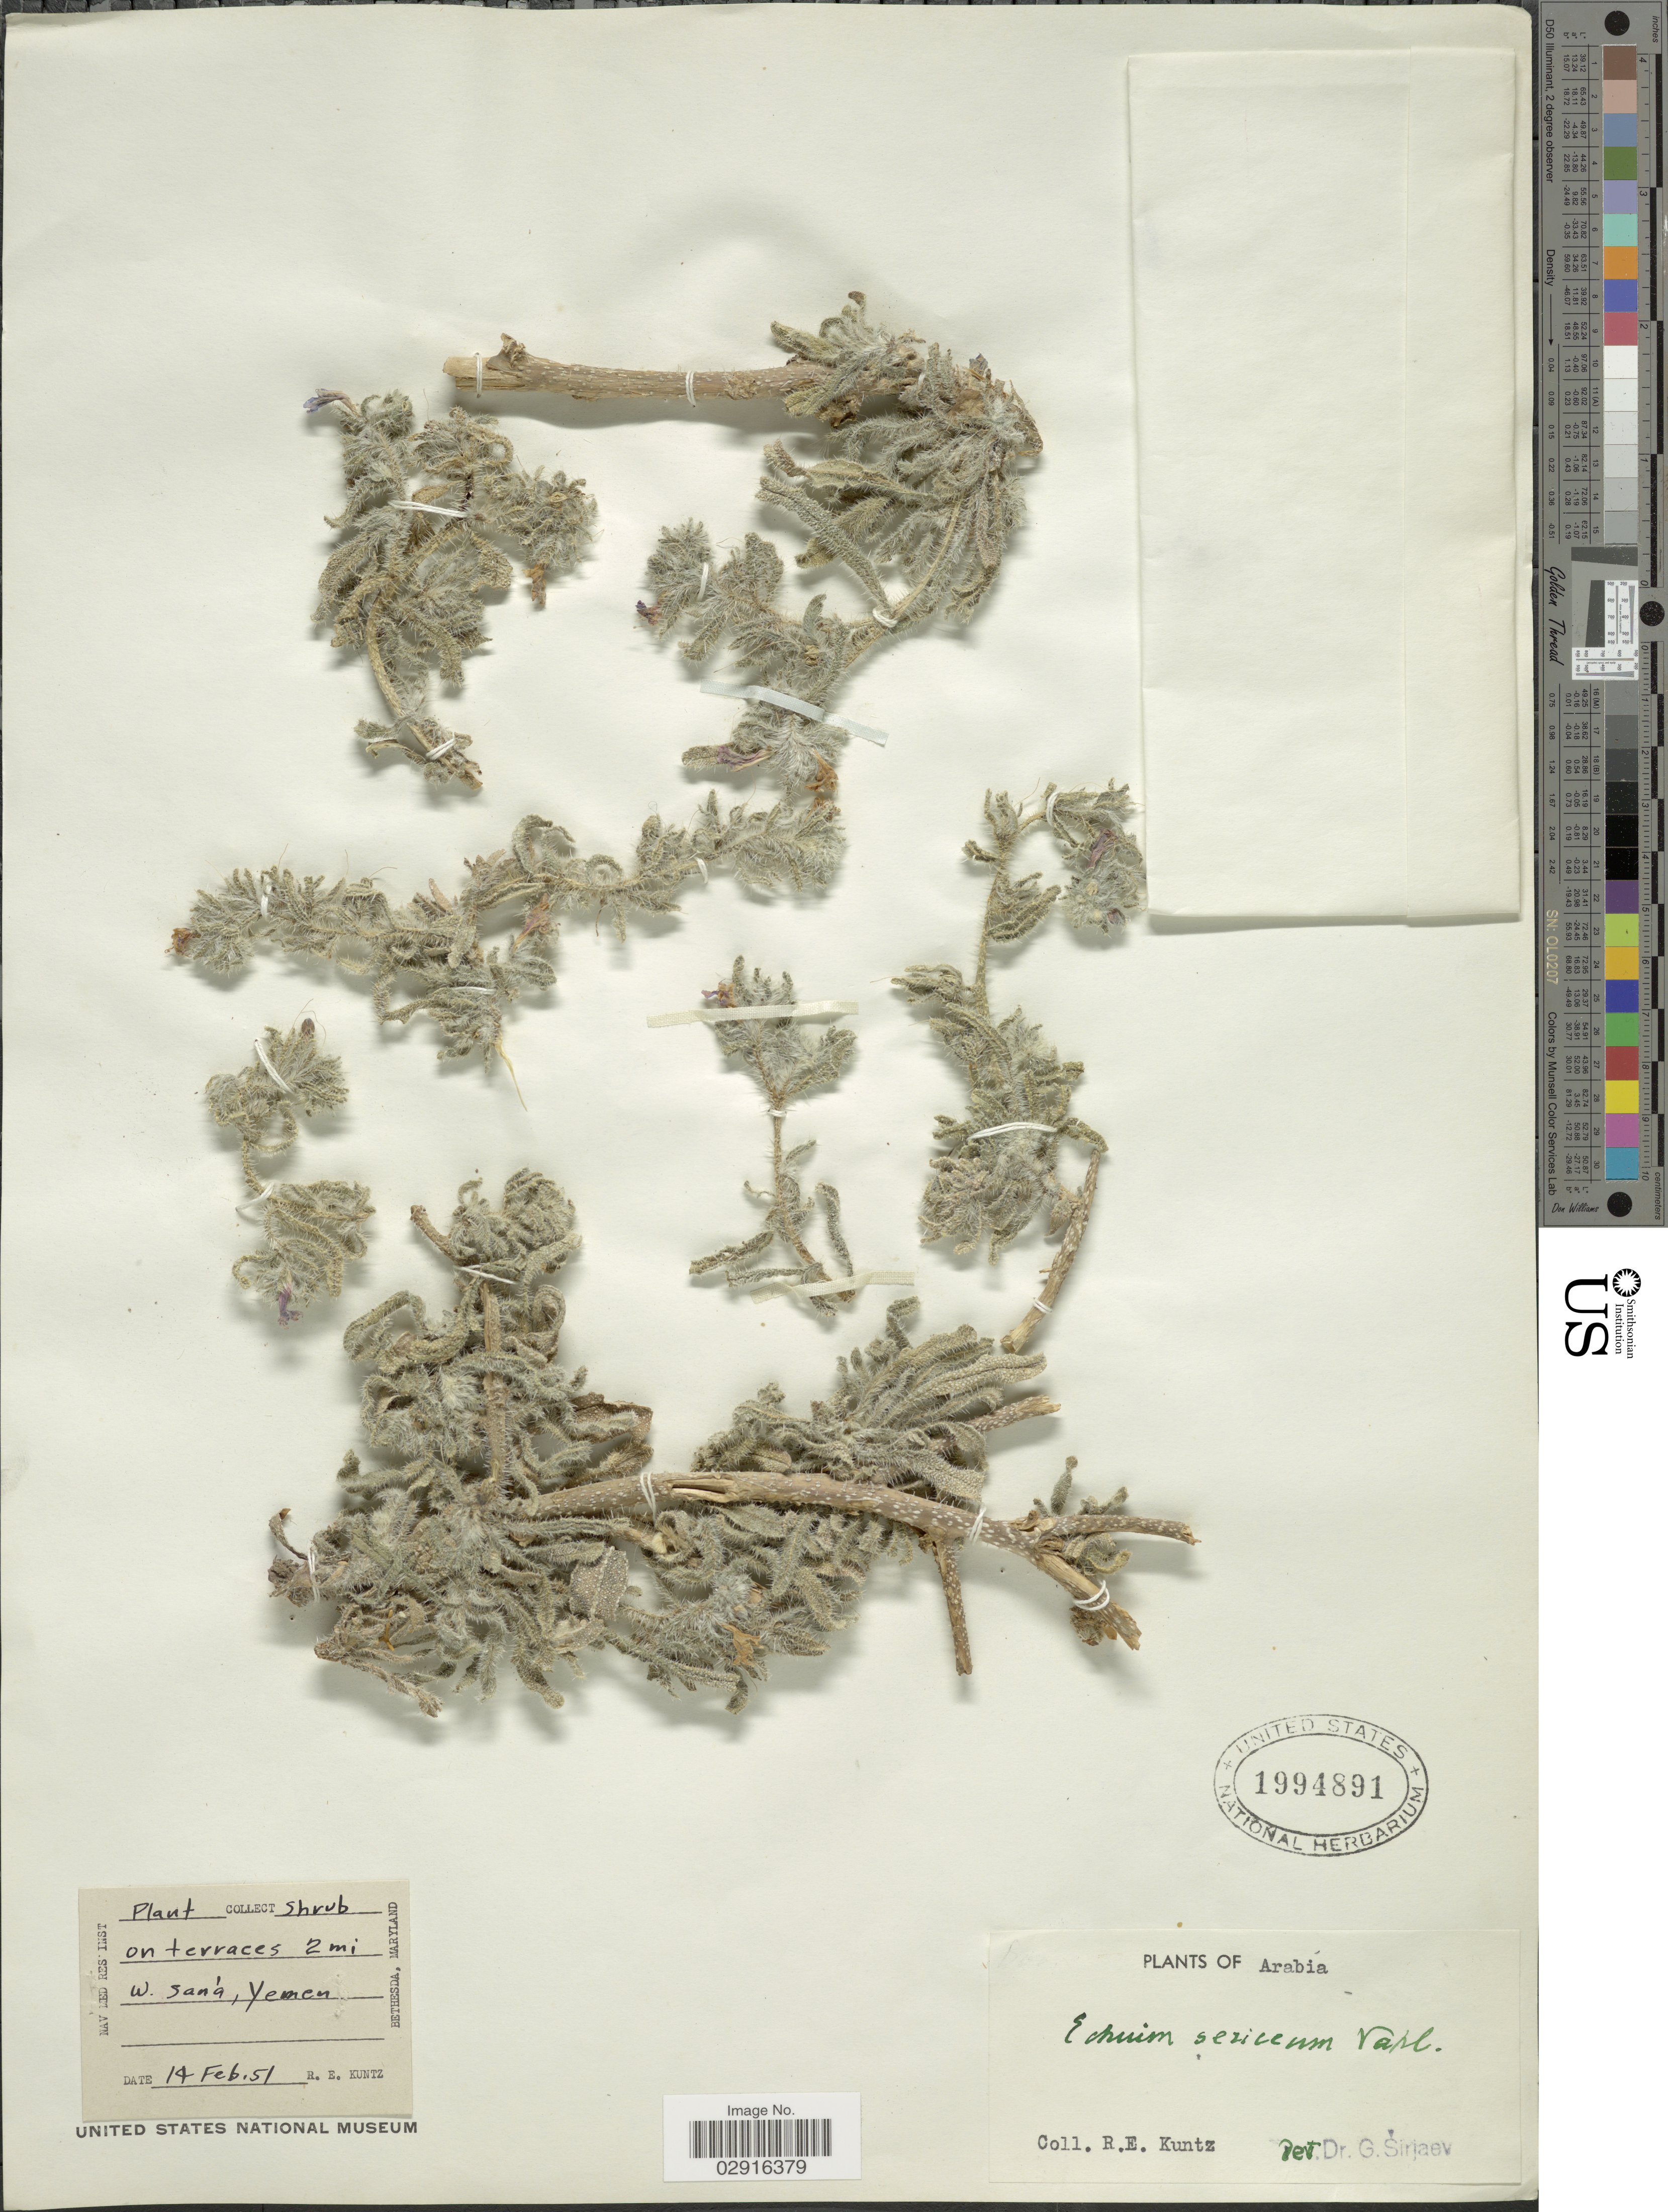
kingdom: Plantae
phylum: Tracheophyta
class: Magnoliopsida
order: Boraginales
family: Boraginaceae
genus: Echium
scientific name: Echium sericeum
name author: Vahl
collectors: R. E. Kuntz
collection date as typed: Transcribed d/m/y: 14/2/51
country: Yemen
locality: Shrub on terraces 2 mi W. Saná, Yemen. Arabia.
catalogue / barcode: US 1994891